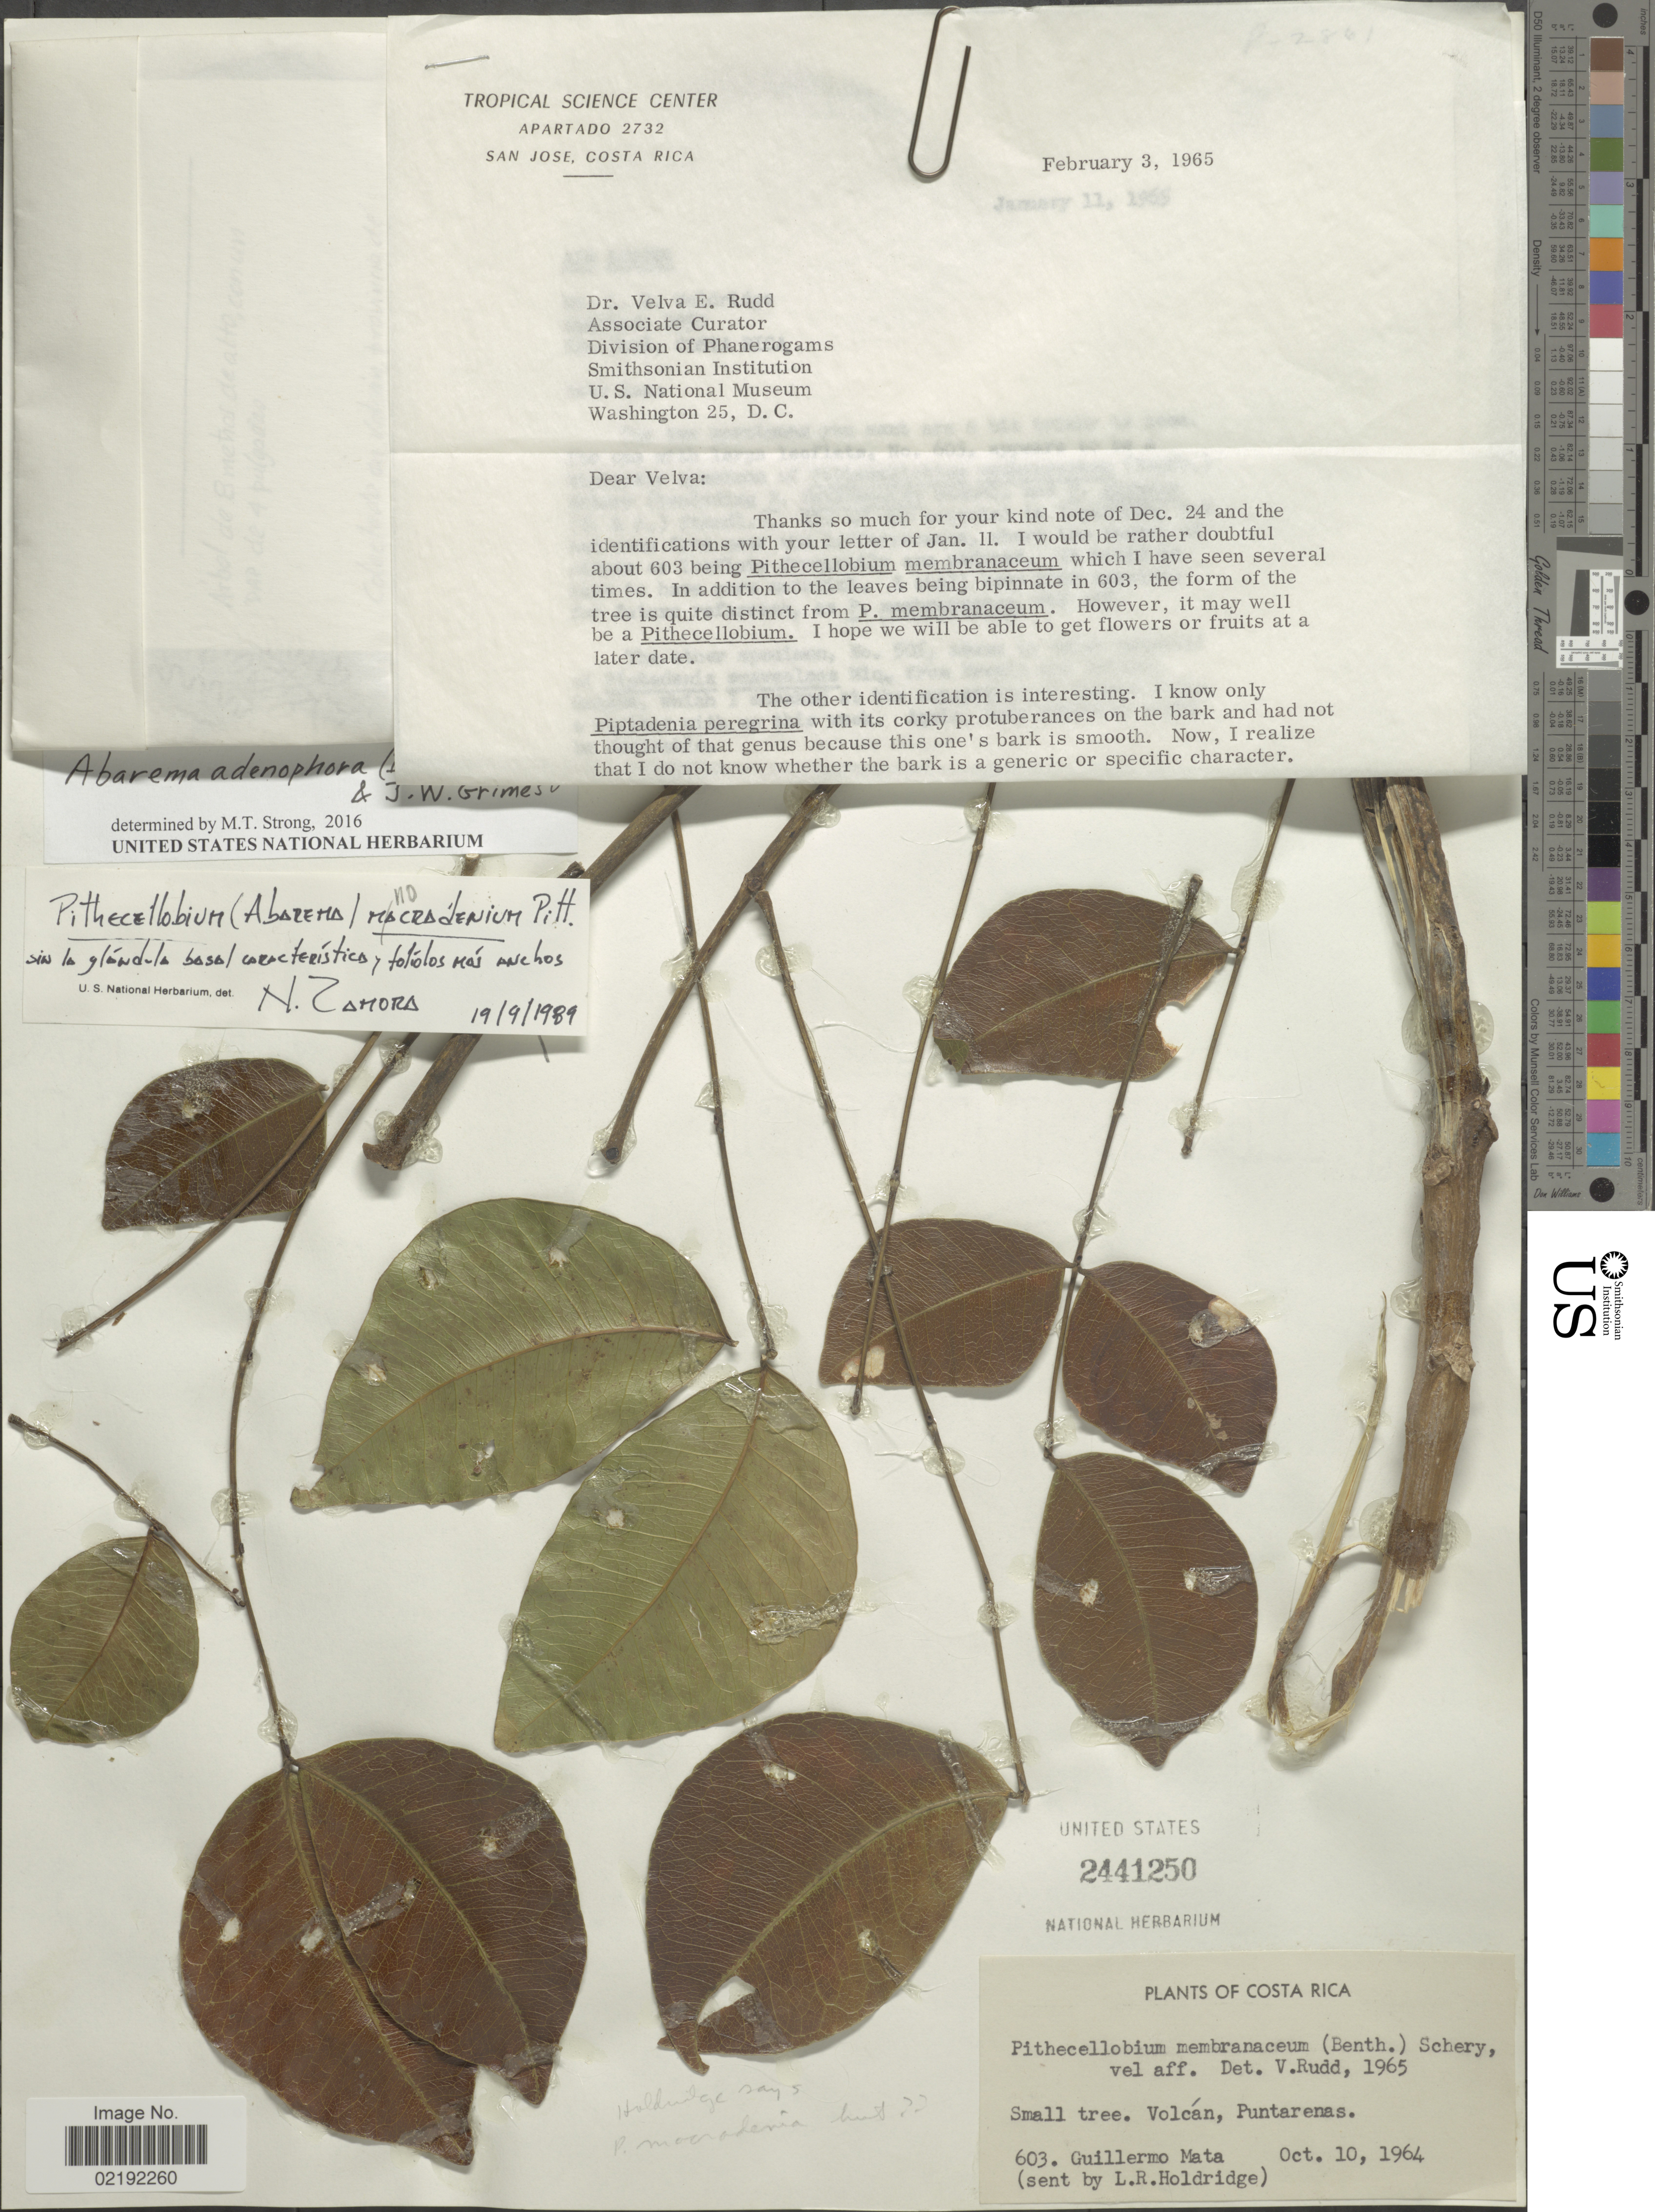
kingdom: Plantae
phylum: Tracheophyta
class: Magnoliopsida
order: Fabales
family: Fabaceae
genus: Abarema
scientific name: Abarema adenophora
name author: (Ducke) Barneby & J.W. Grimes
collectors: G. Mata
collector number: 603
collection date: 1964-10-10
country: Costa Rica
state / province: Puntarenas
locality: Volcan, Puntarenas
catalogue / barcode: US 2441250